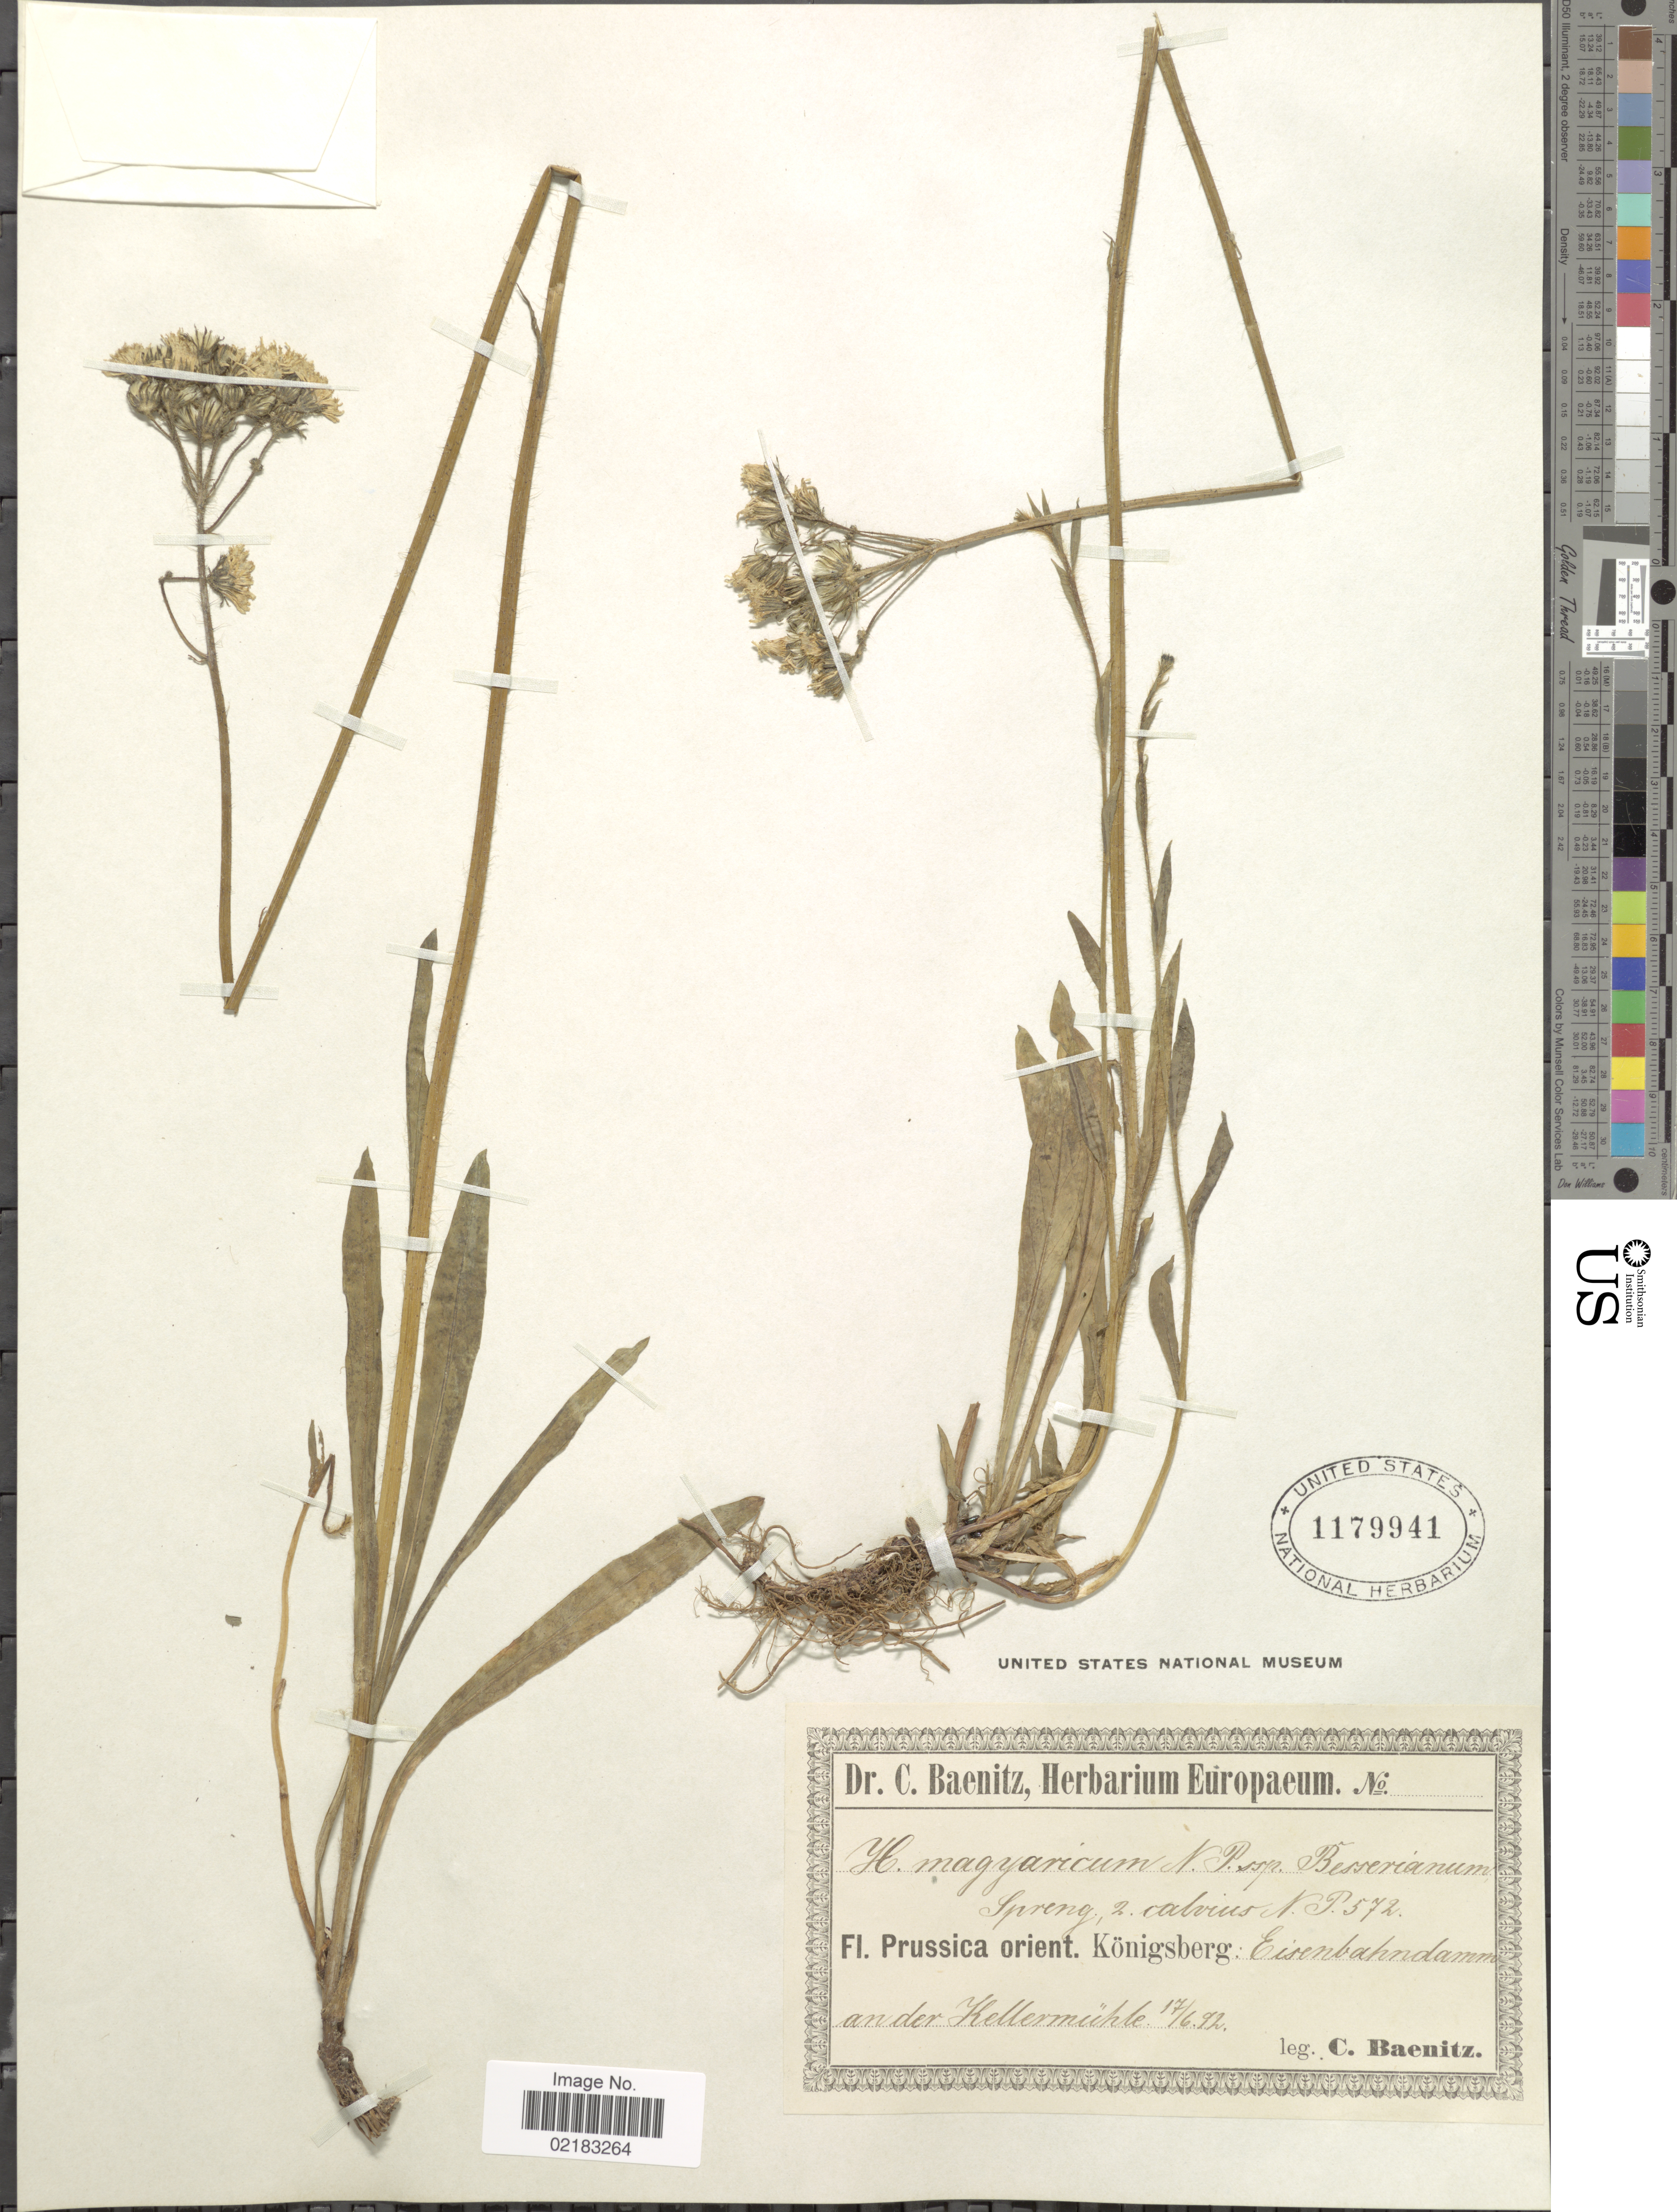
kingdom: Plantae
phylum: Tracheophyta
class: Magnoliopsida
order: Asterales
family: Asteraceae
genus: Pilosella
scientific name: Pilosella piloselloides subsp. magyarica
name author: (Peter) S. Bräut. & Greuter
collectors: C. G. Baenitz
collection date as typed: Transcribed d/m/y: 17/6/92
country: Germany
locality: Prussica orient. Konigsberg: Eisenbahndamm an der Kellermuhle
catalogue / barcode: US 1179941